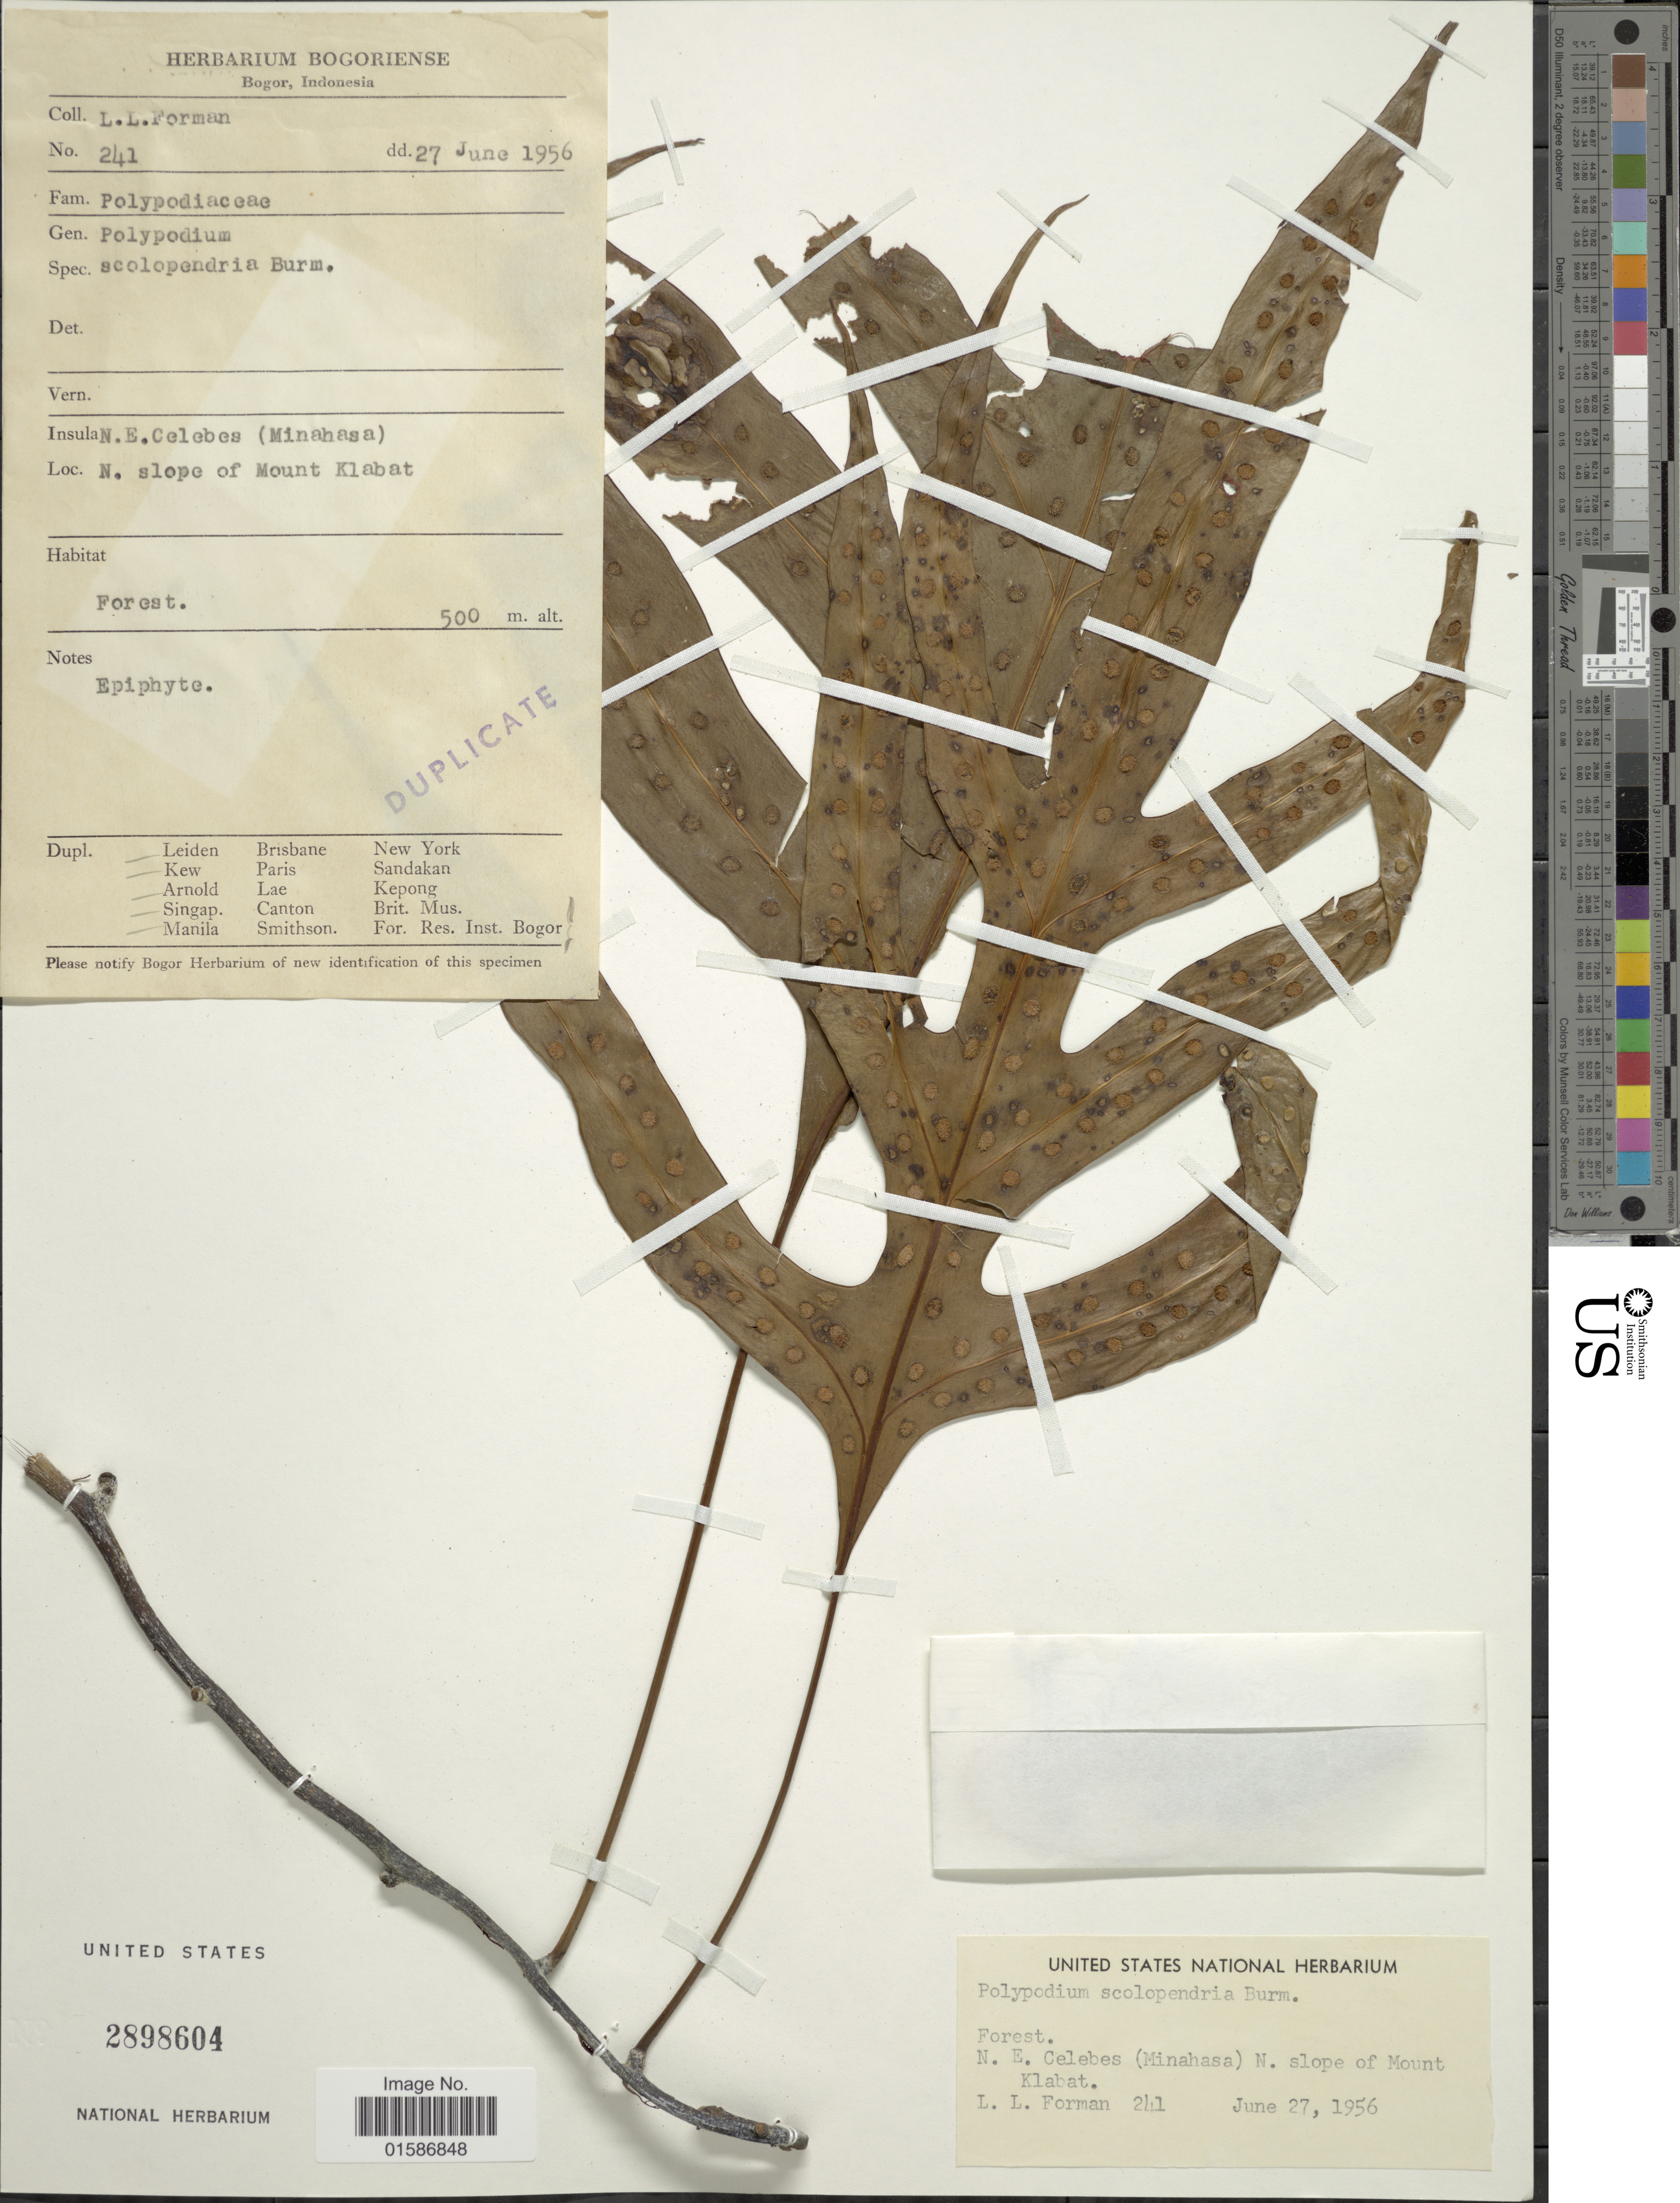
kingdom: Plantae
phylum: Tracheophyta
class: Polypodiopsida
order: Polypodiales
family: Polypodiaceae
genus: Microsorum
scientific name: Microsorum scolopendria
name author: (Burm. f.) Copel.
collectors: L. Forman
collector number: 241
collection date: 1956-06-27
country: Indonesia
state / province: Sulawesi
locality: Insula N.E. Celebes (Minahasa) N slope of Mount Klabat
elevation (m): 500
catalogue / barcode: US 2898604